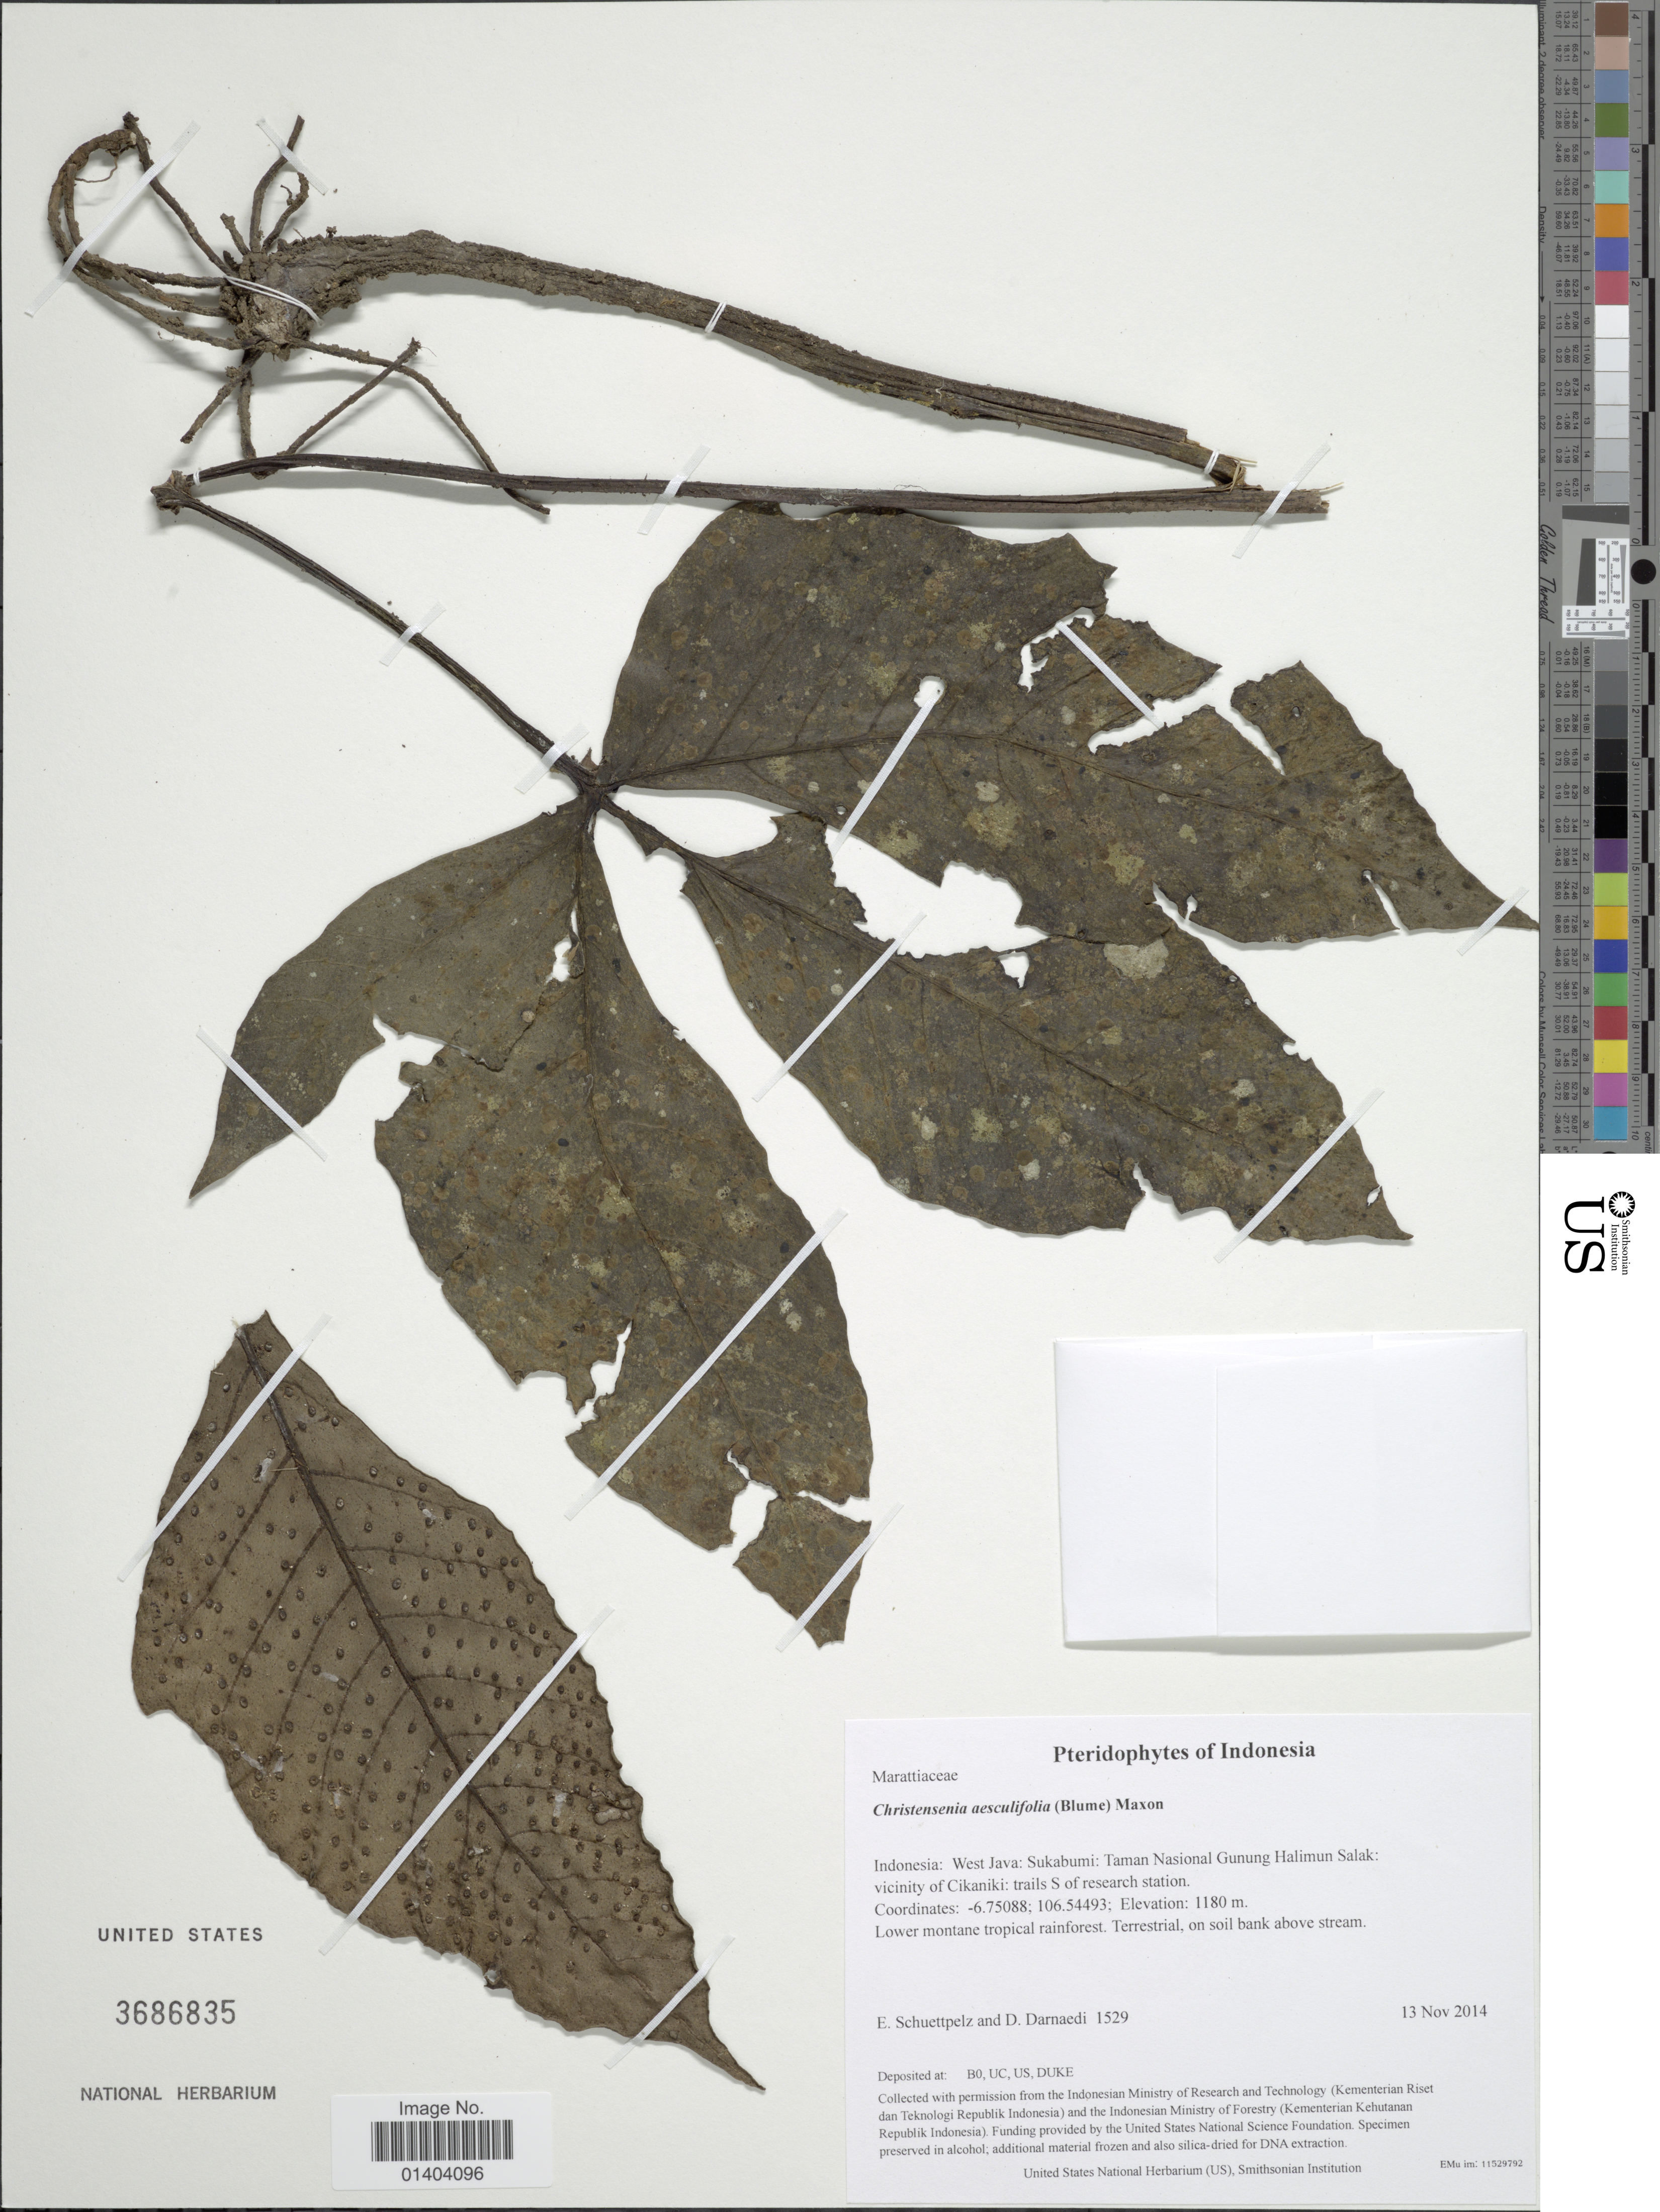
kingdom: Plantae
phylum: Tracheophyta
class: Polypodiopsida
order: Marattiales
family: Marattiaceae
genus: Christensenia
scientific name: Christensenia aesculifolia subsp. aesculifolia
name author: (Blume) Maxon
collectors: E. Schuettpelz & D. Darnaedi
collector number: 1529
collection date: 2014-11-13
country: Indonesia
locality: West Java: Sukabumi: Taman Nasional Gunung Halimun Salak: vicinity of Cikaniki: trails S of research station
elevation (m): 1180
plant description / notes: B0, UC, US, DUKE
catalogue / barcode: US 3686835